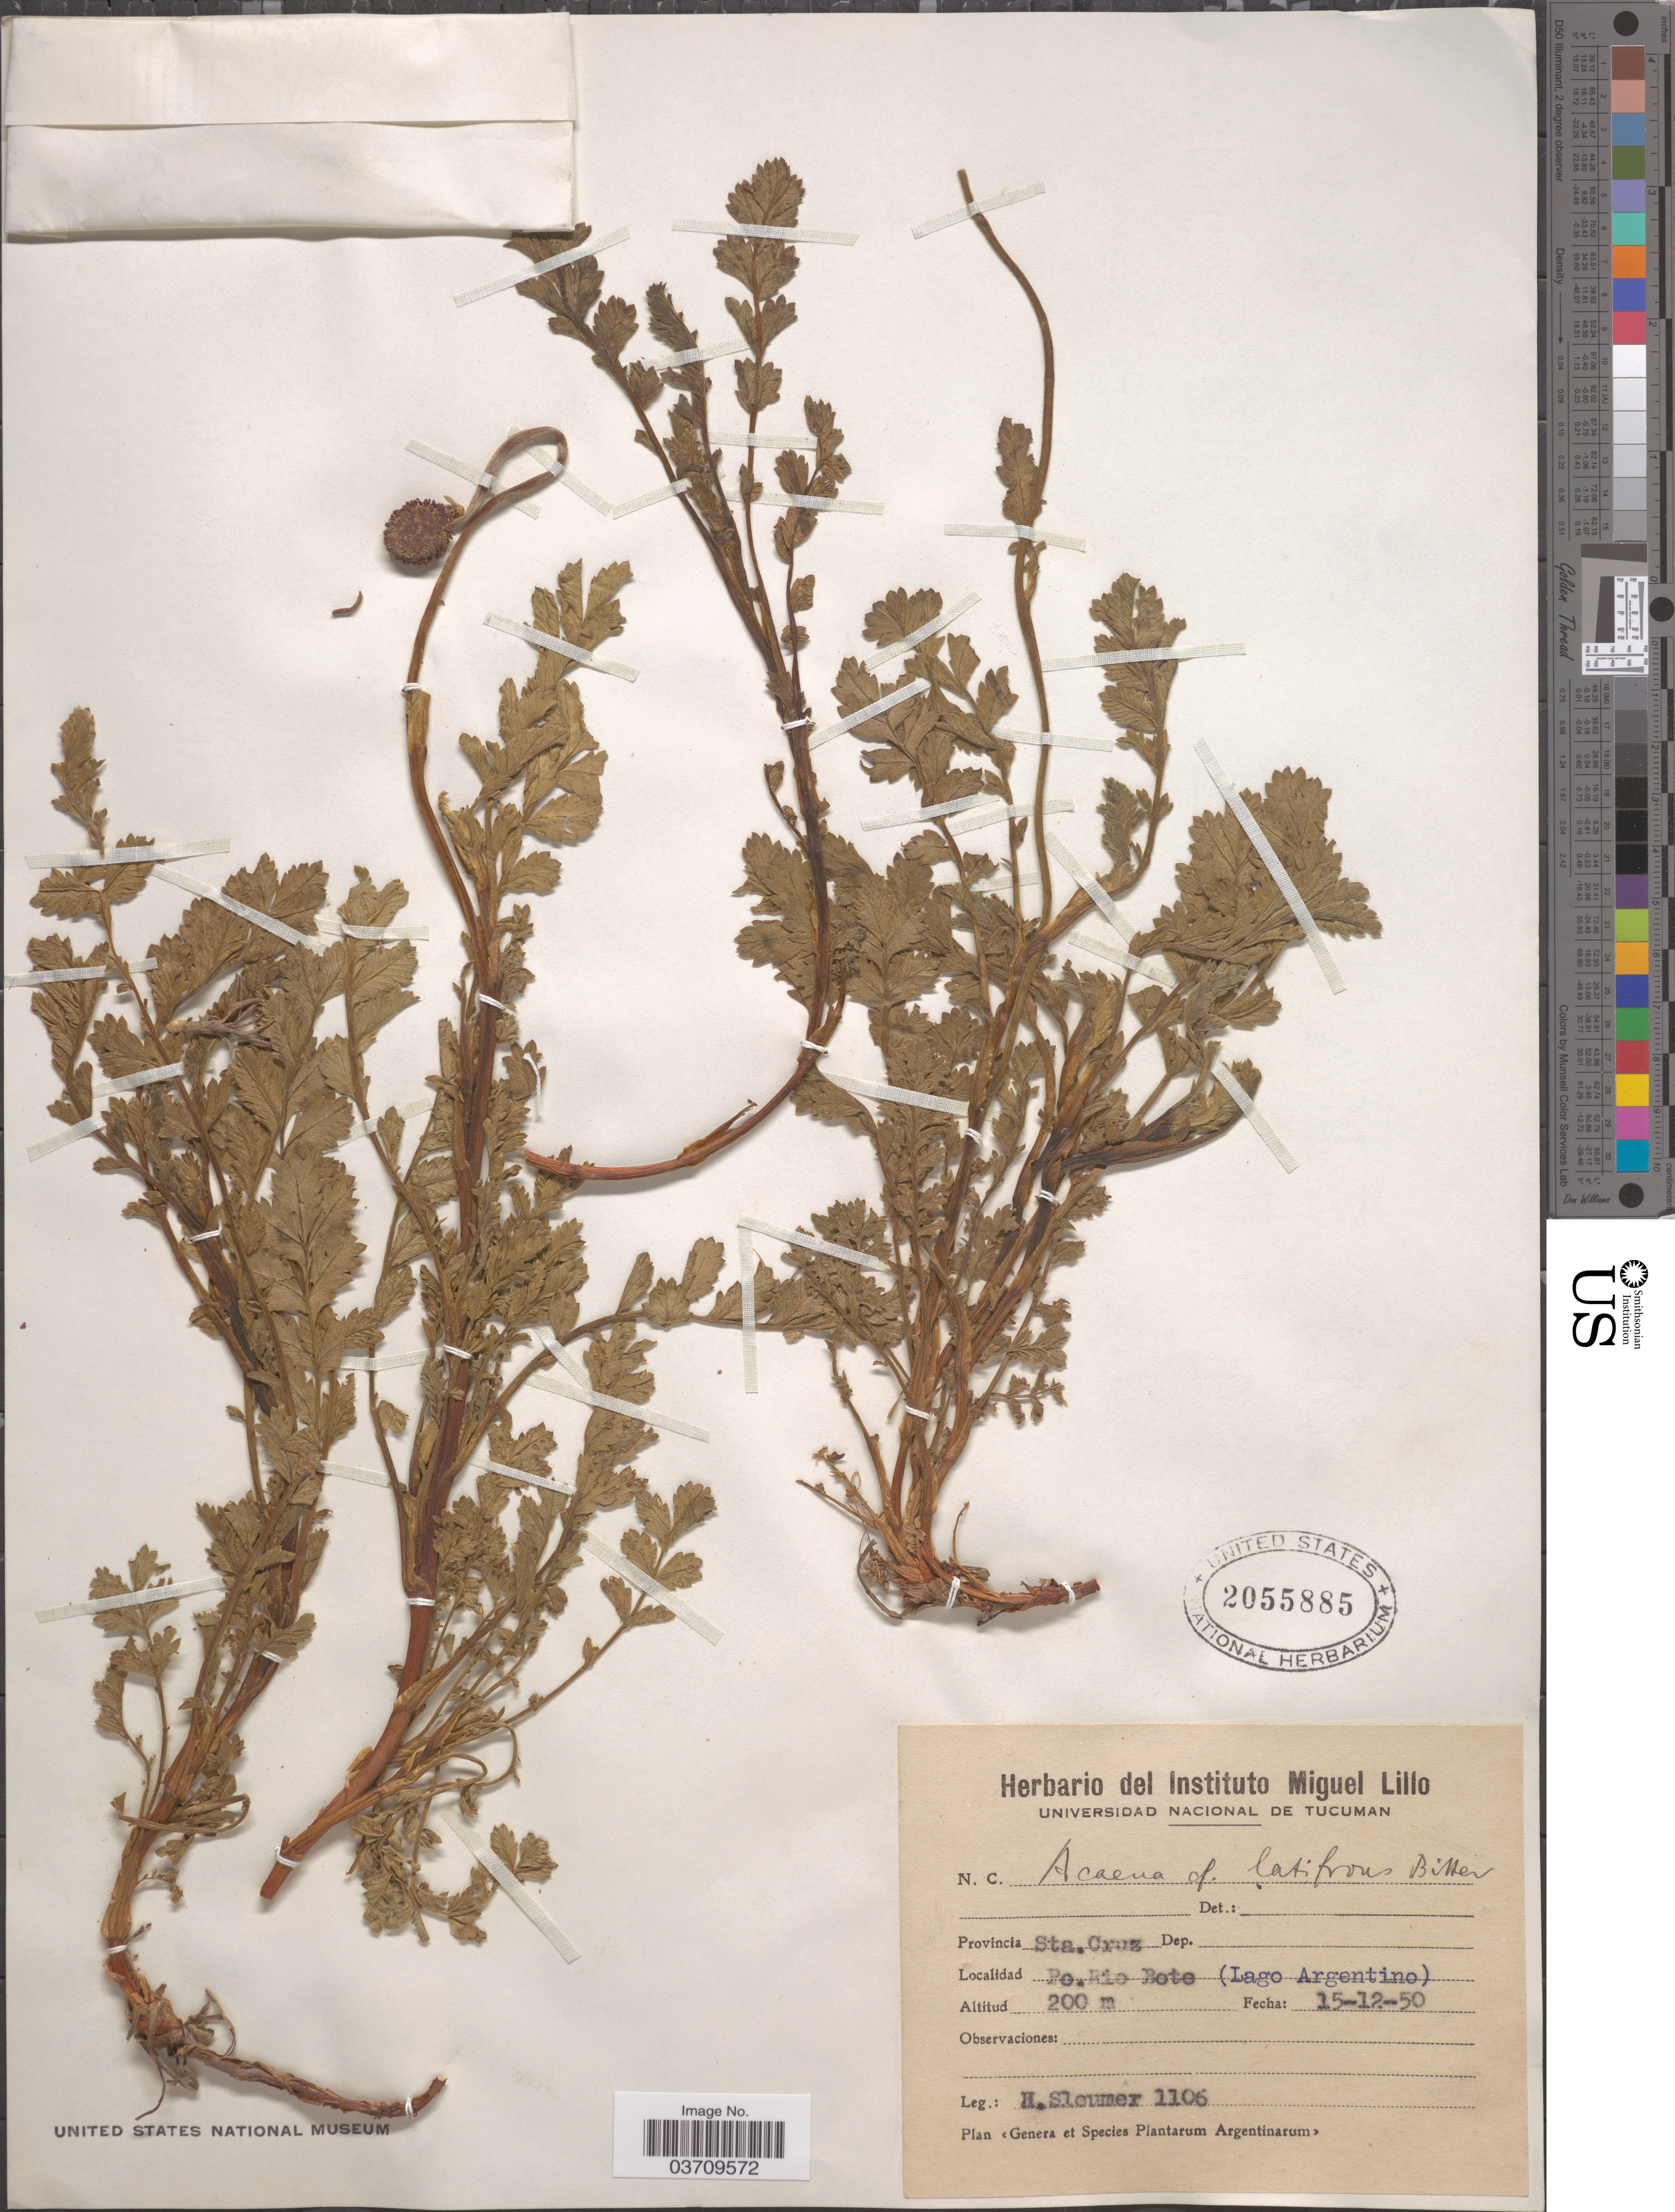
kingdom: Plantae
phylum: Tracheophyta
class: Magnoliopsida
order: Rosales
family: Rosaceae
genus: Acaena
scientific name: Acaena latifrons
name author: Bitter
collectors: H. O. Sleumer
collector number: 1106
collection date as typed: Transcribed d/m/y: 15/12/50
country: Argentina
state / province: Santa Cruz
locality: Po. Rio Bote (Lago Argentino).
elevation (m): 200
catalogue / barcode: US 2055885